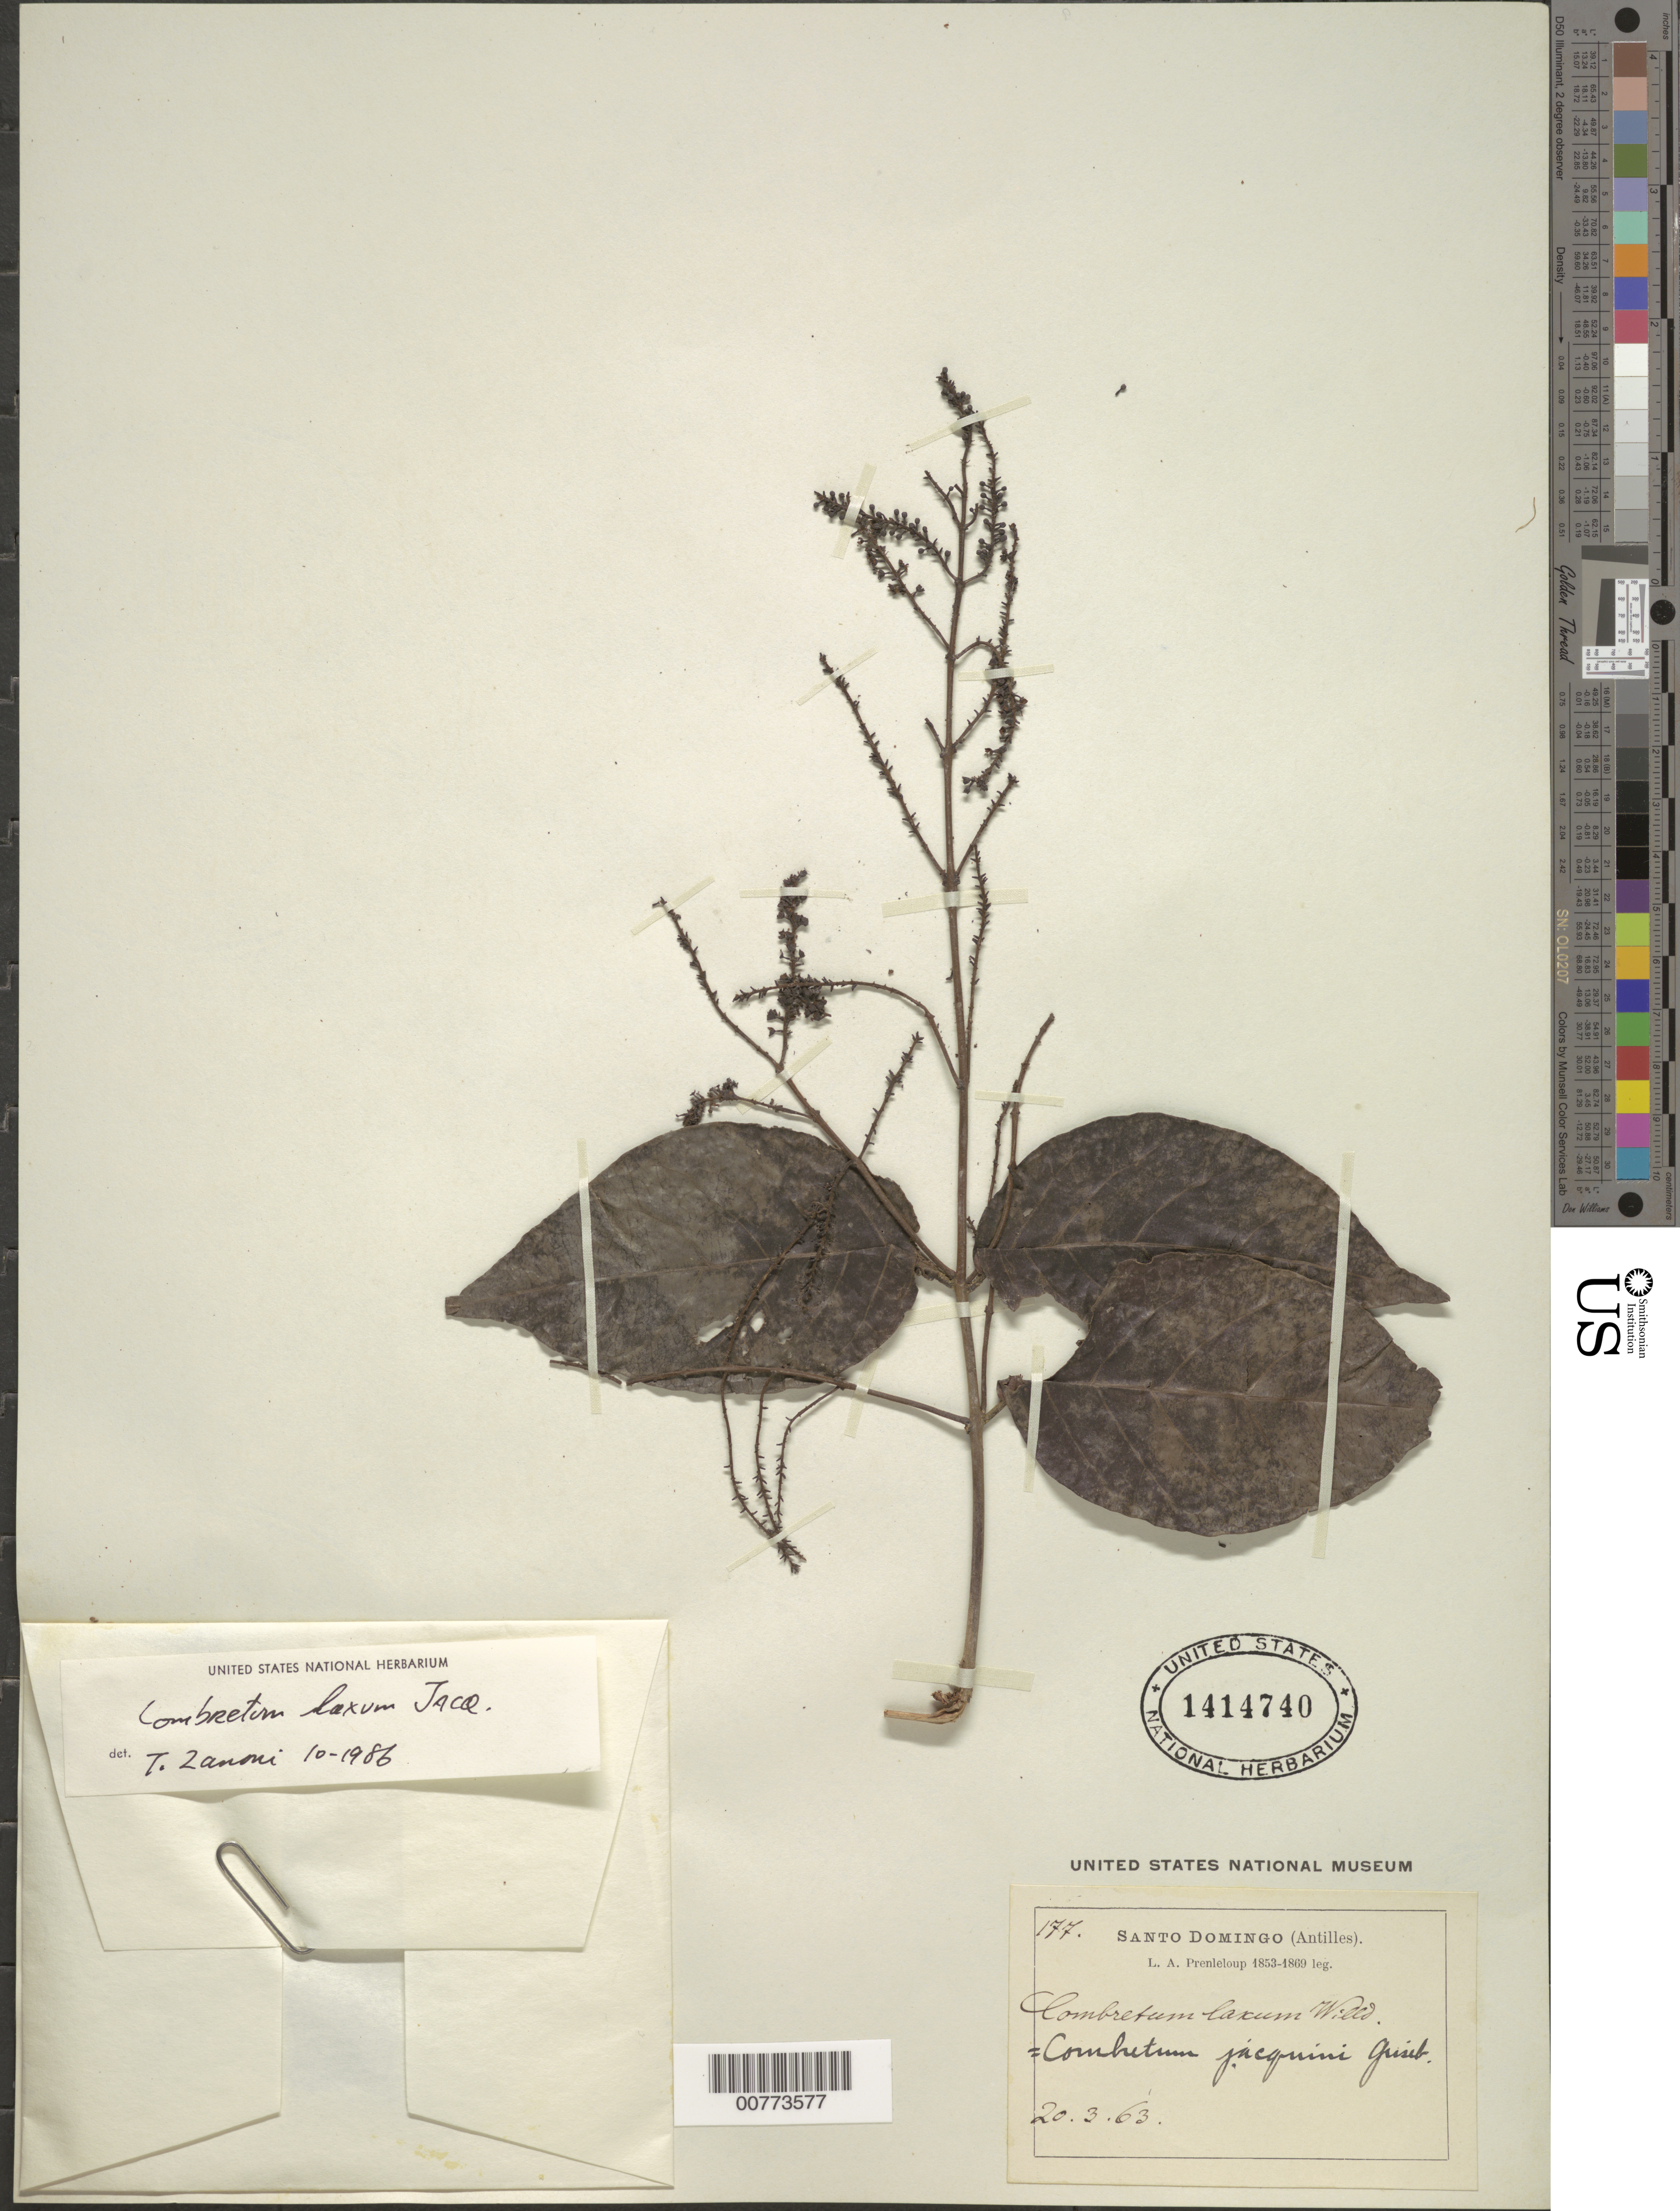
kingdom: Plantae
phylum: Tracheophyta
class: Magnoliopsida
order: Myrtales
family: Combretaceae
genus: Combretum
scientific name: Combretum laxum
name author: Jacq.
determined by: Zanoni, T. A., (NY), New York Botanical Garden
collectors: L. Prenleloup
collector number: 177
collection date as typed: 20 Mar 1863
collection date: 1863-03-20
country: Dominican Republic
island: Hispaniola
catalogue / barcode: US 1414740